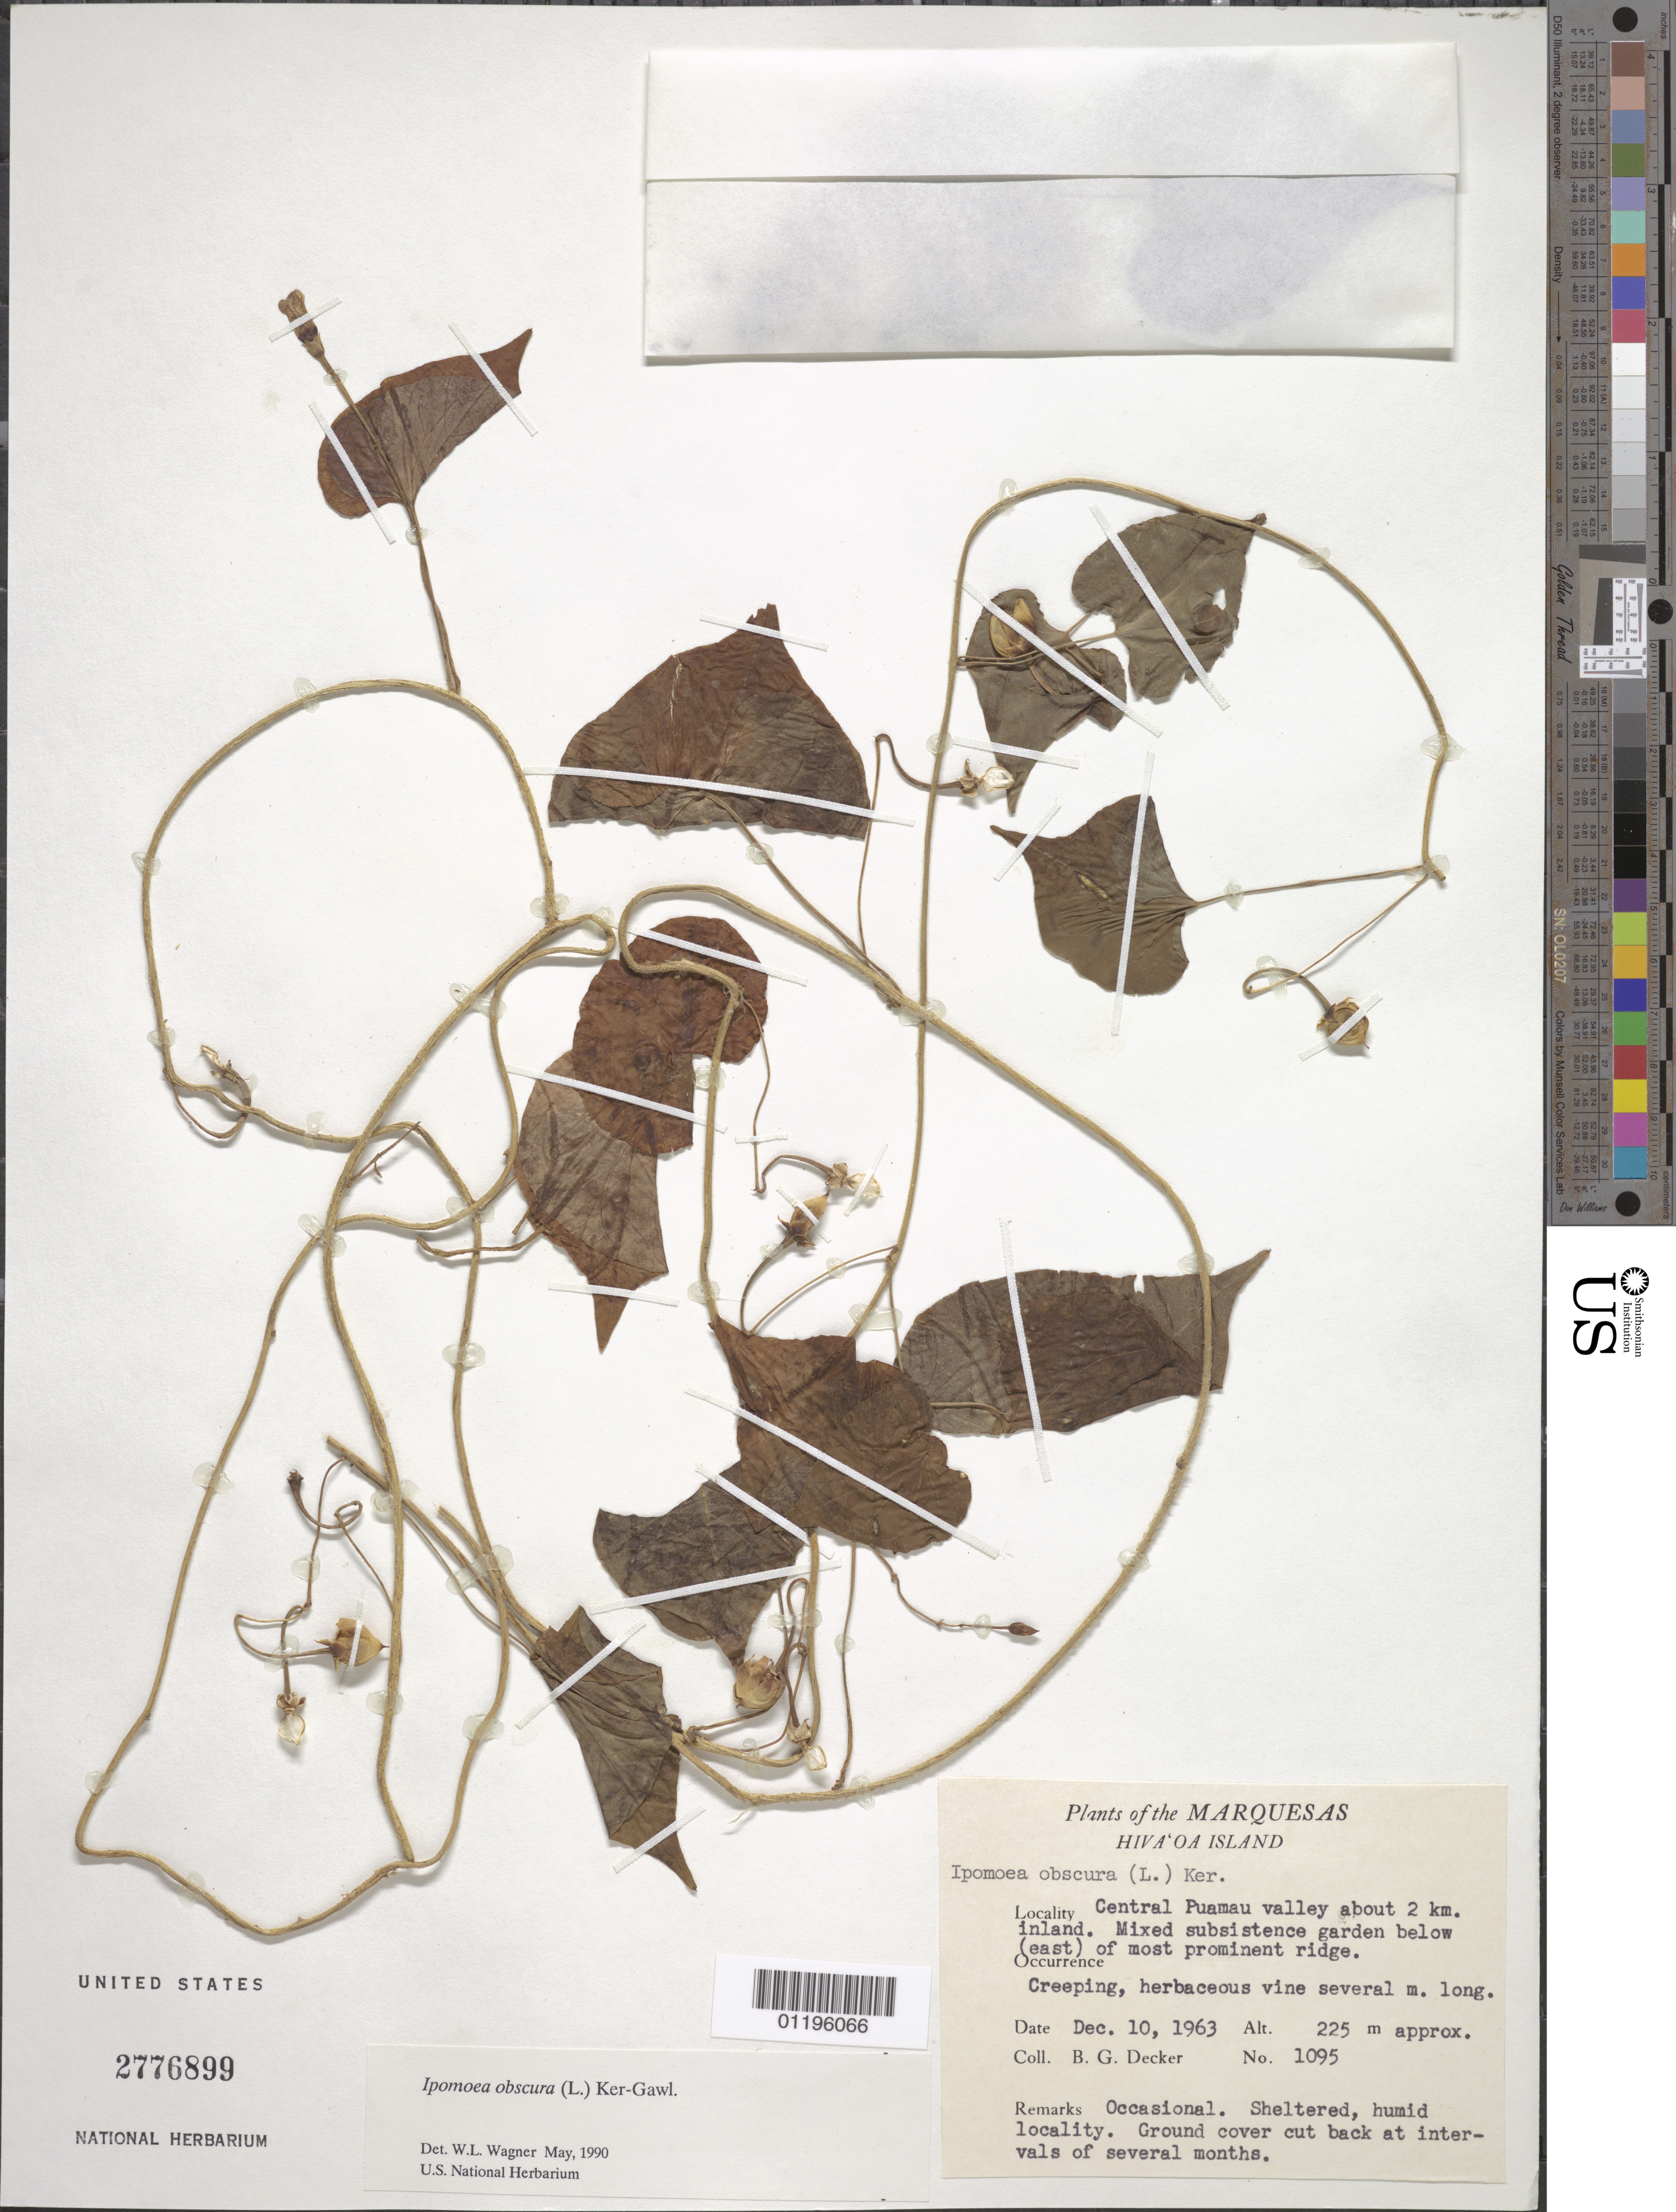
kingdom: Plantae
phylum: Tracheophyta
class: Magnoliopsida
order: Solanales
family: Convolvulaceae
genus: Ipomoea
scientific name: Ipomoea obscura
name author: (L.) Ker Gawl.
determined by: Wagner, W. L., (BOT), Smithsonian Institution - National Museum of Natural History (UNITED STATES)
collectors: B. G. Decker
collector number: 1095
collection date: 1963-12-10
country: French Polynesia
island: Hiva Oa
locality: central Puamau Valley, 2 km inland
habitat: Mixed subsistence garden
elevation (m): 225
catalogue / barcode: US 2776899